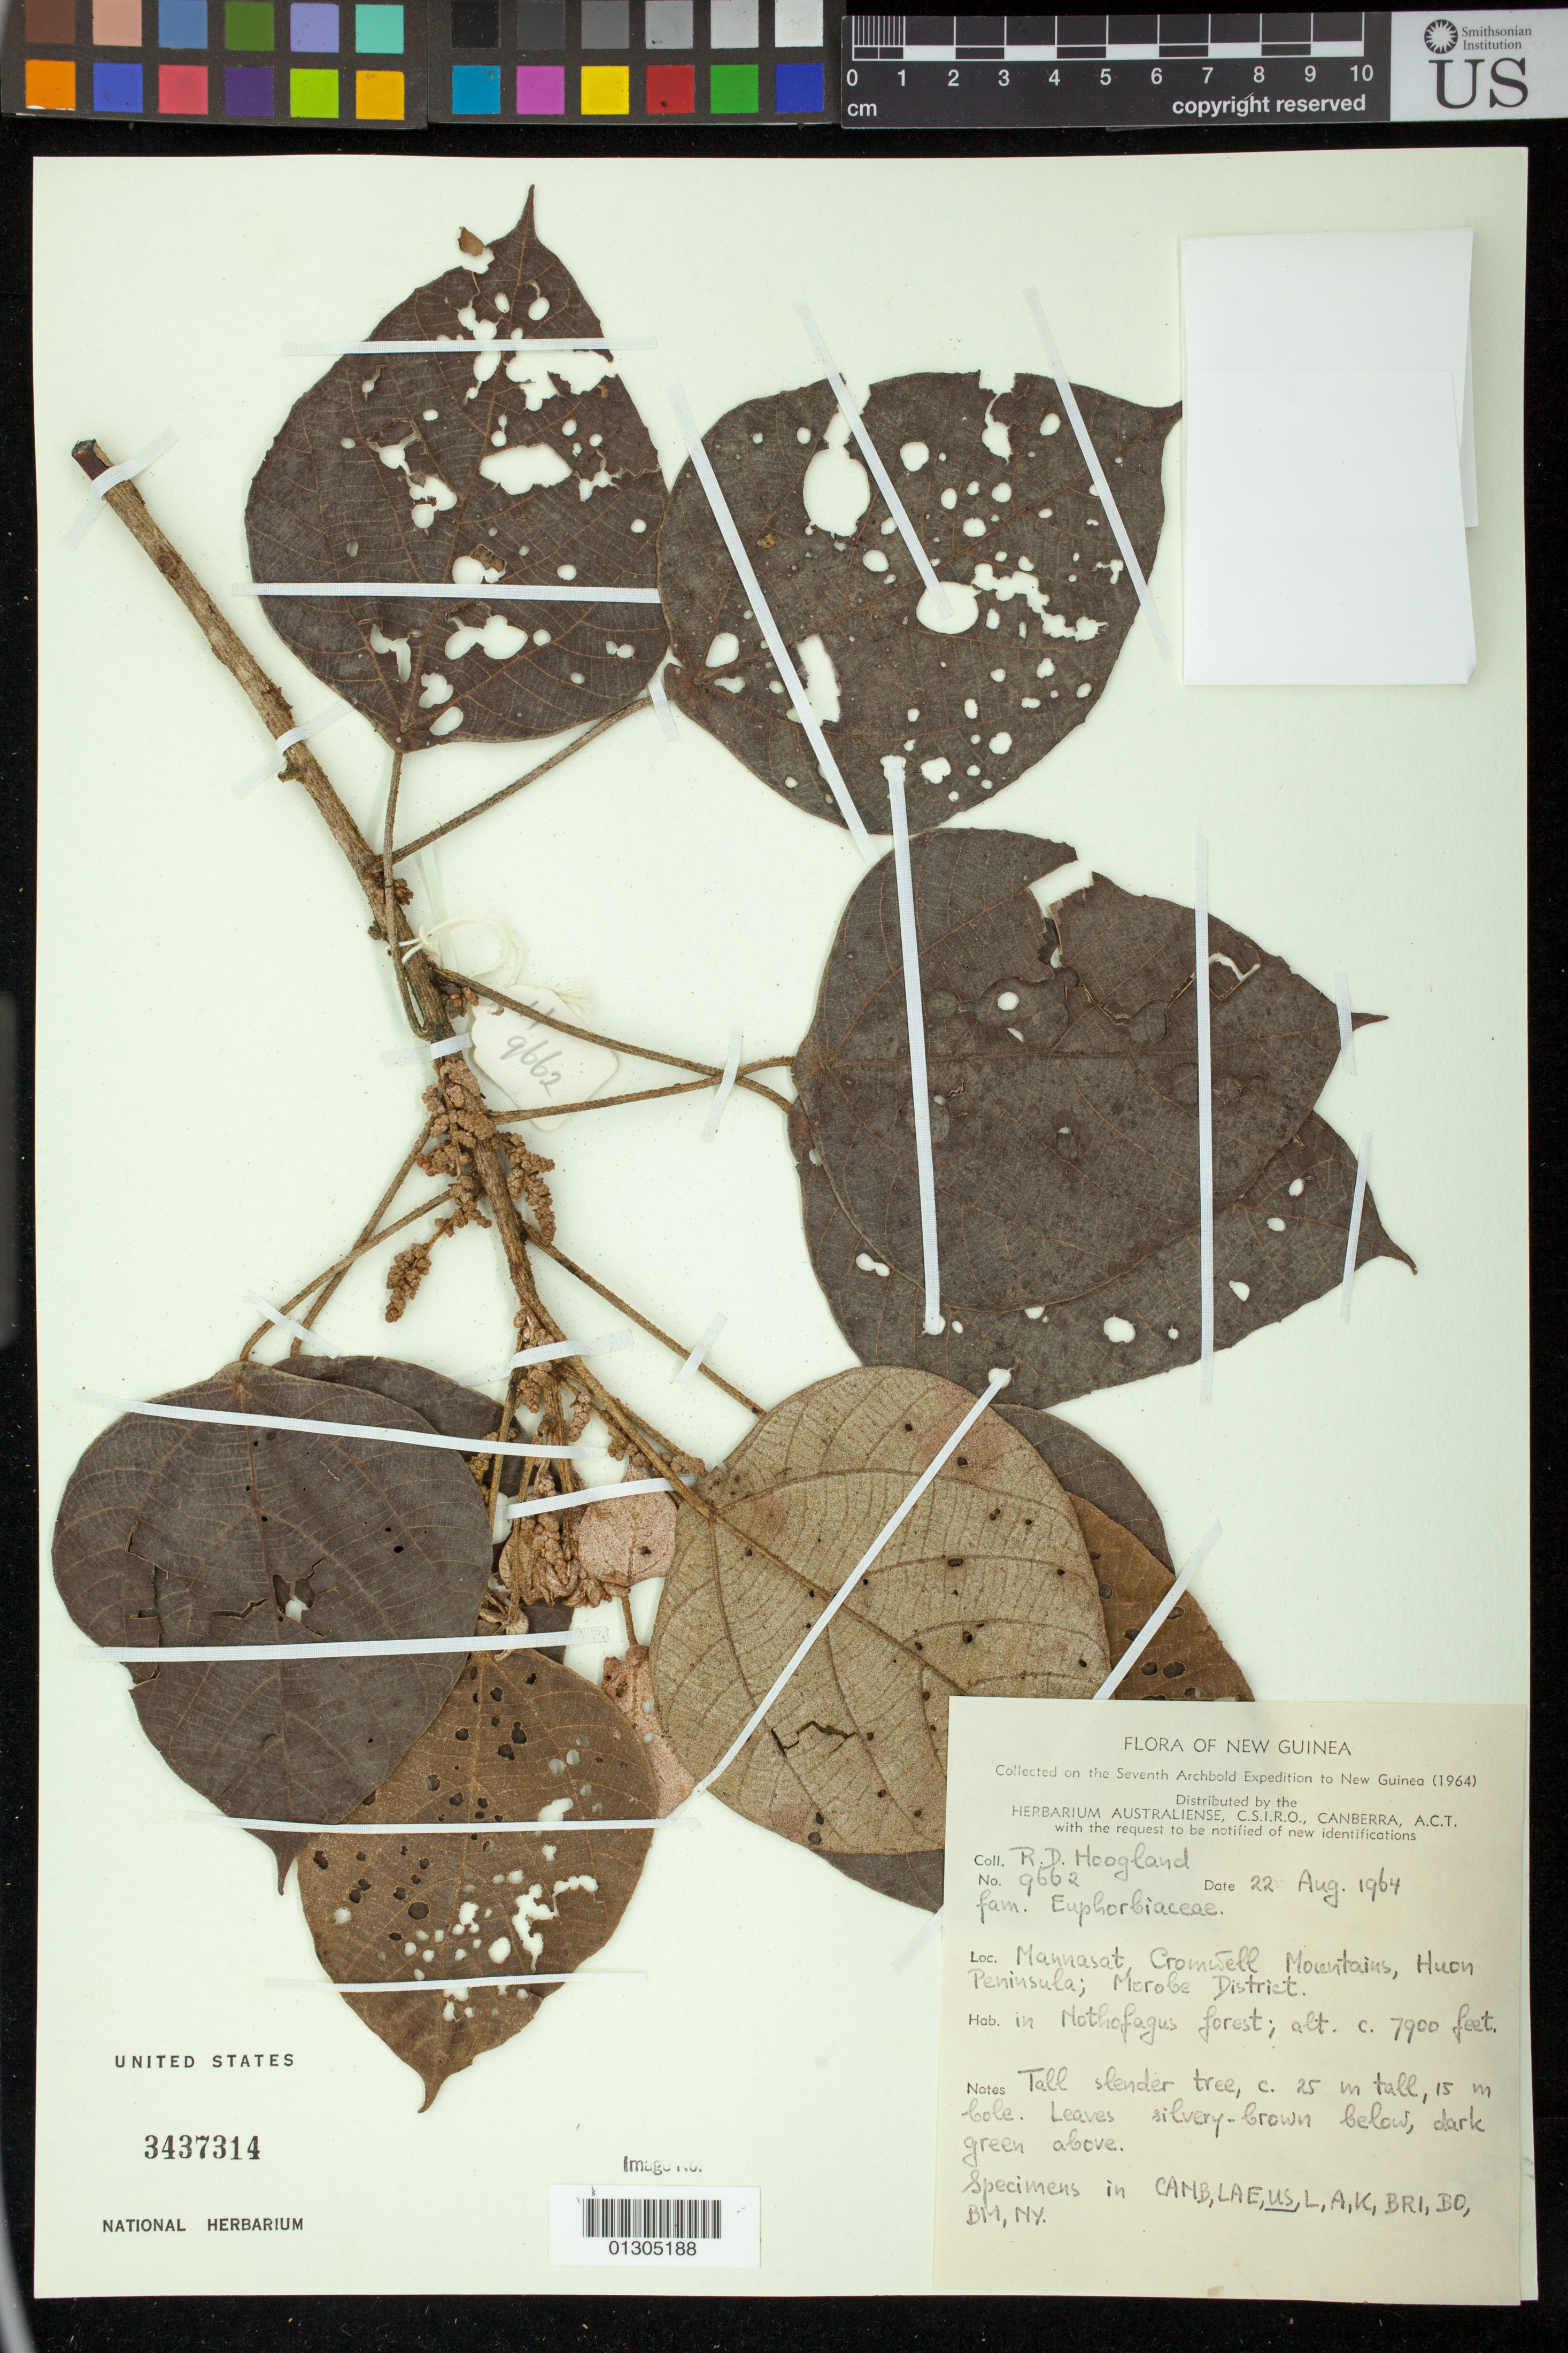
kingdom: Plantae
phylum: Tracheophyta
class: Magnoliopsida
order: Malpighiales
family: Euphorbiaceae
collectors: R. D. Hoogland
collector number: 9662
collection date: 1964-08-22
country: Papua New Guinea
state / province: Morobe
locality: Mannasat, Cromwell Mountains, Huon Peninsula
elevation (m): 2408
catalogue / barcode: US 3437314